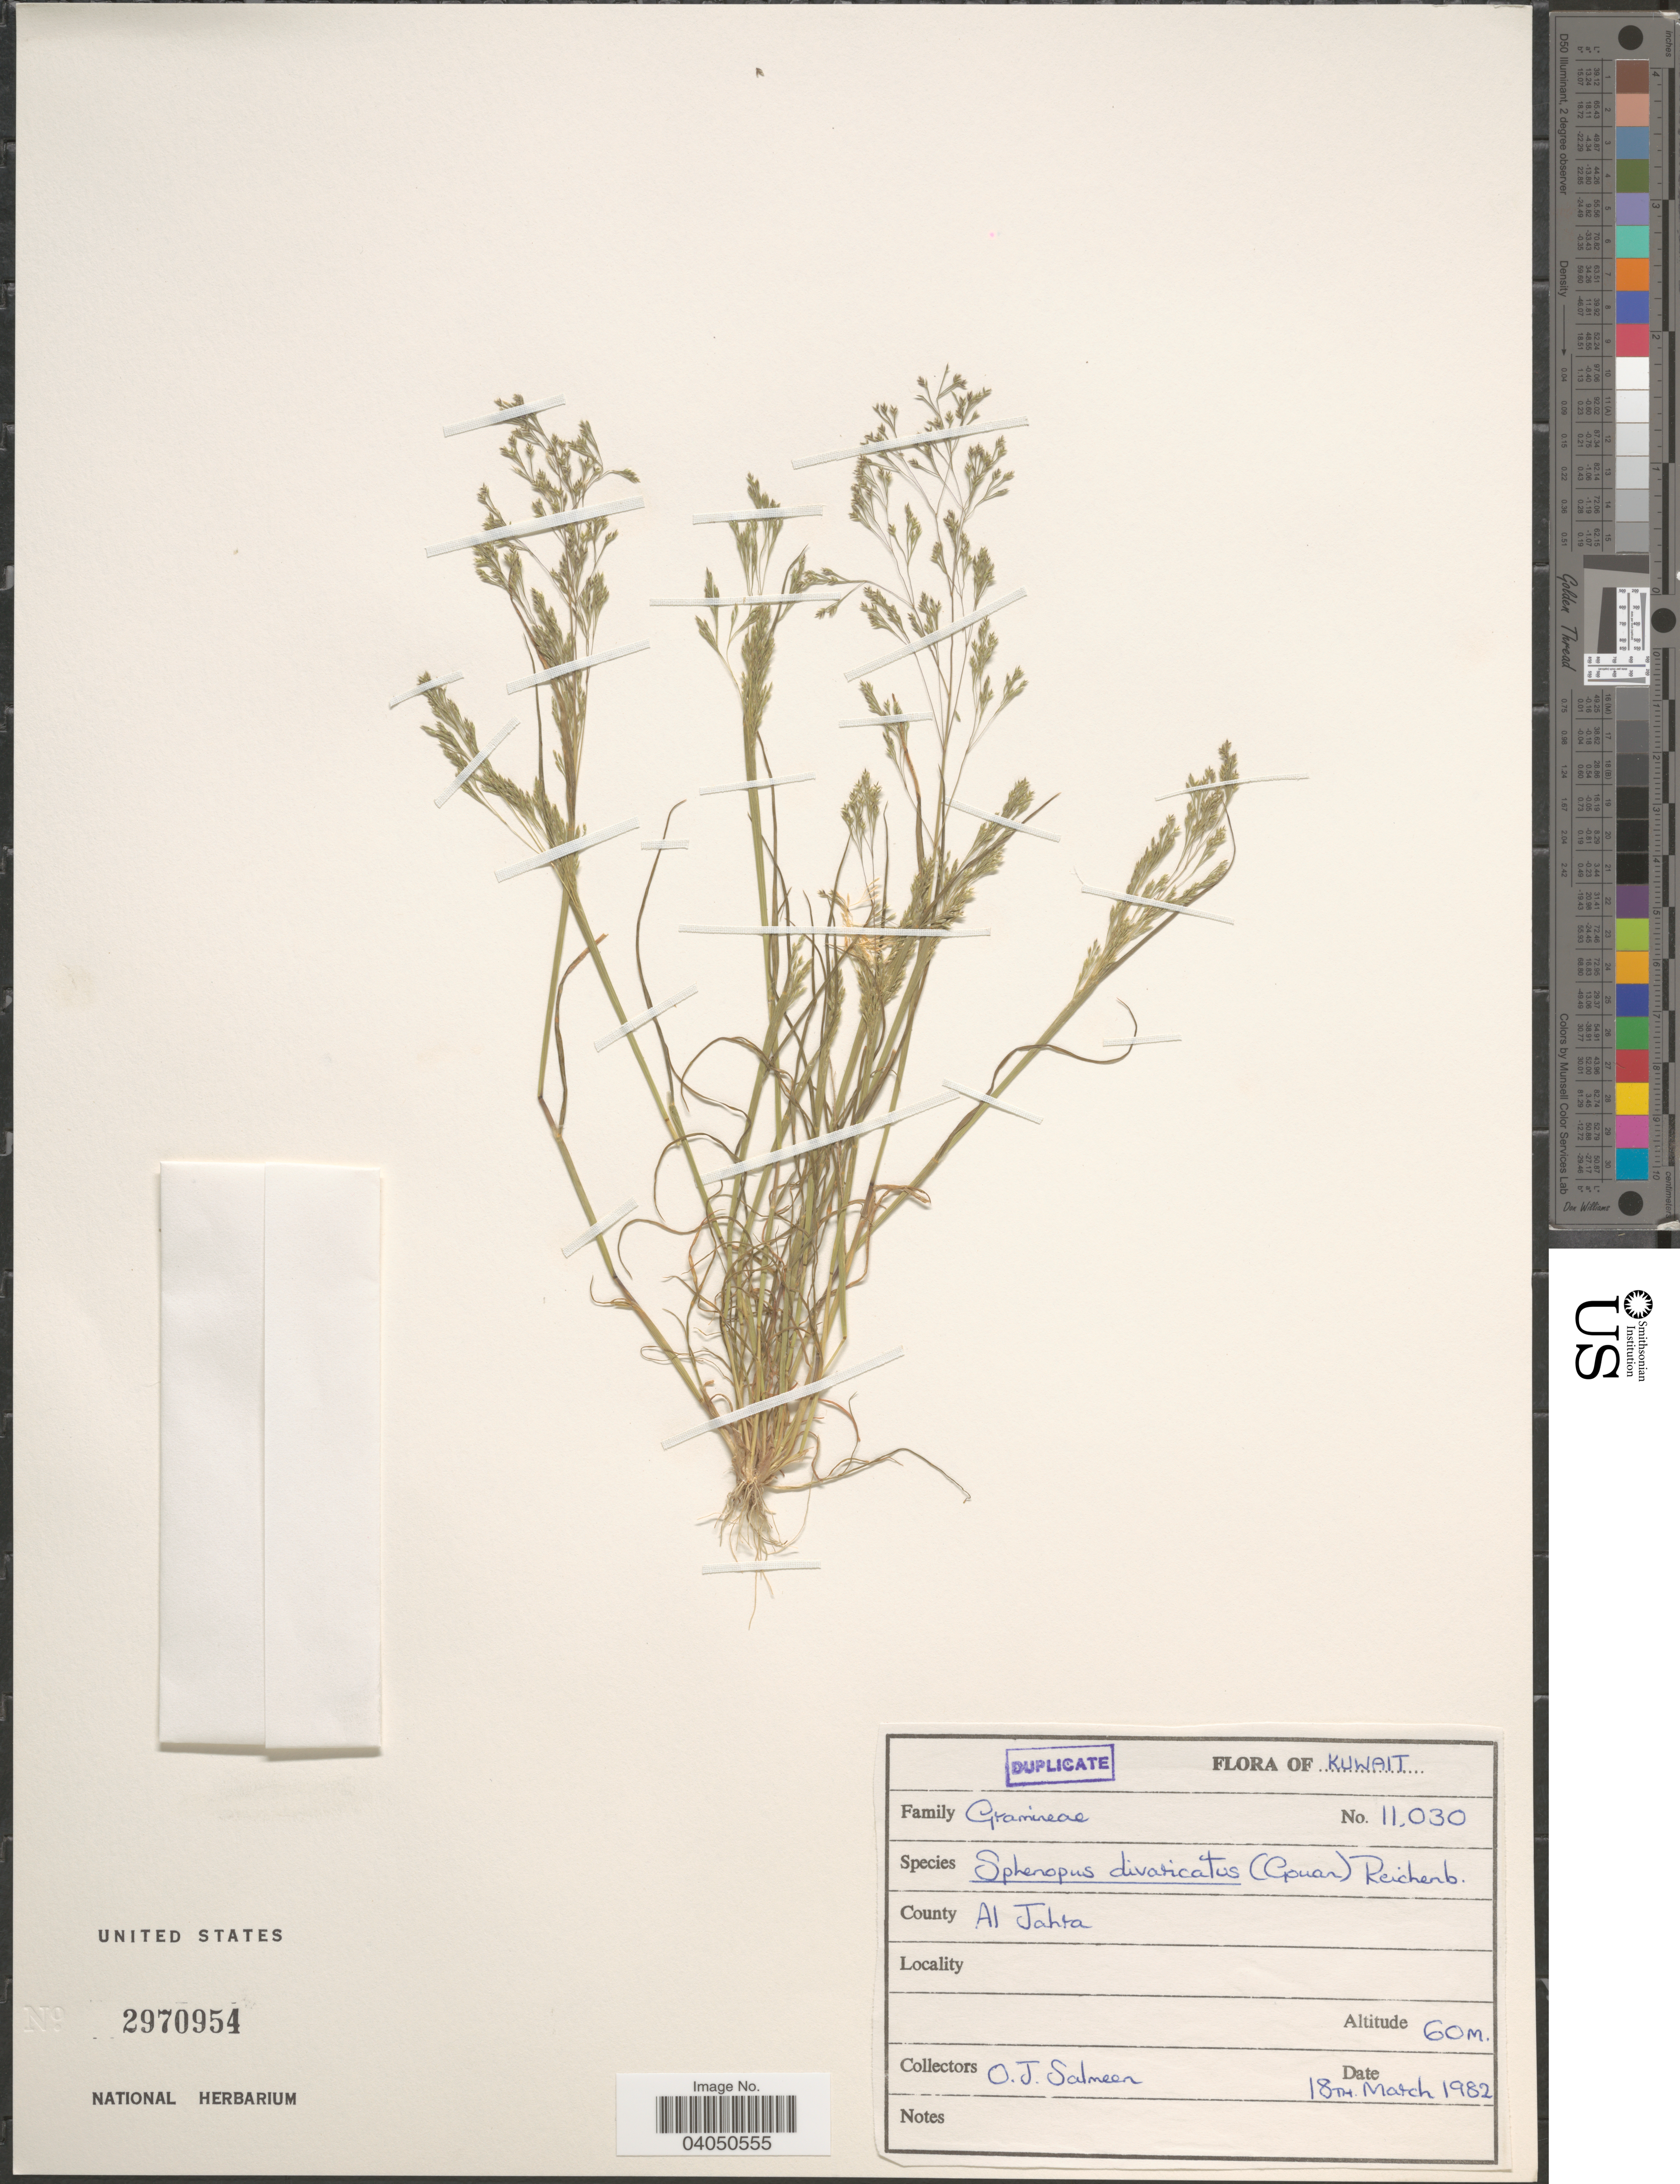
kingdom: Plantae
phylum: Tracheophyta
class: Liliopsida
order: Poales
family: Poaceae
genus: Sphenopus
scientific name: Sphenopus divaricatus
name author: (Gouan) Rchb.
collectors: O. Salmeen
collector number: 11030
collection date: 1982-03-18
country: Kuwait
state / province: Al Jahra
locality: County Al Jahra.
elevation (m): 60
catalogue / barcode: US 2970954